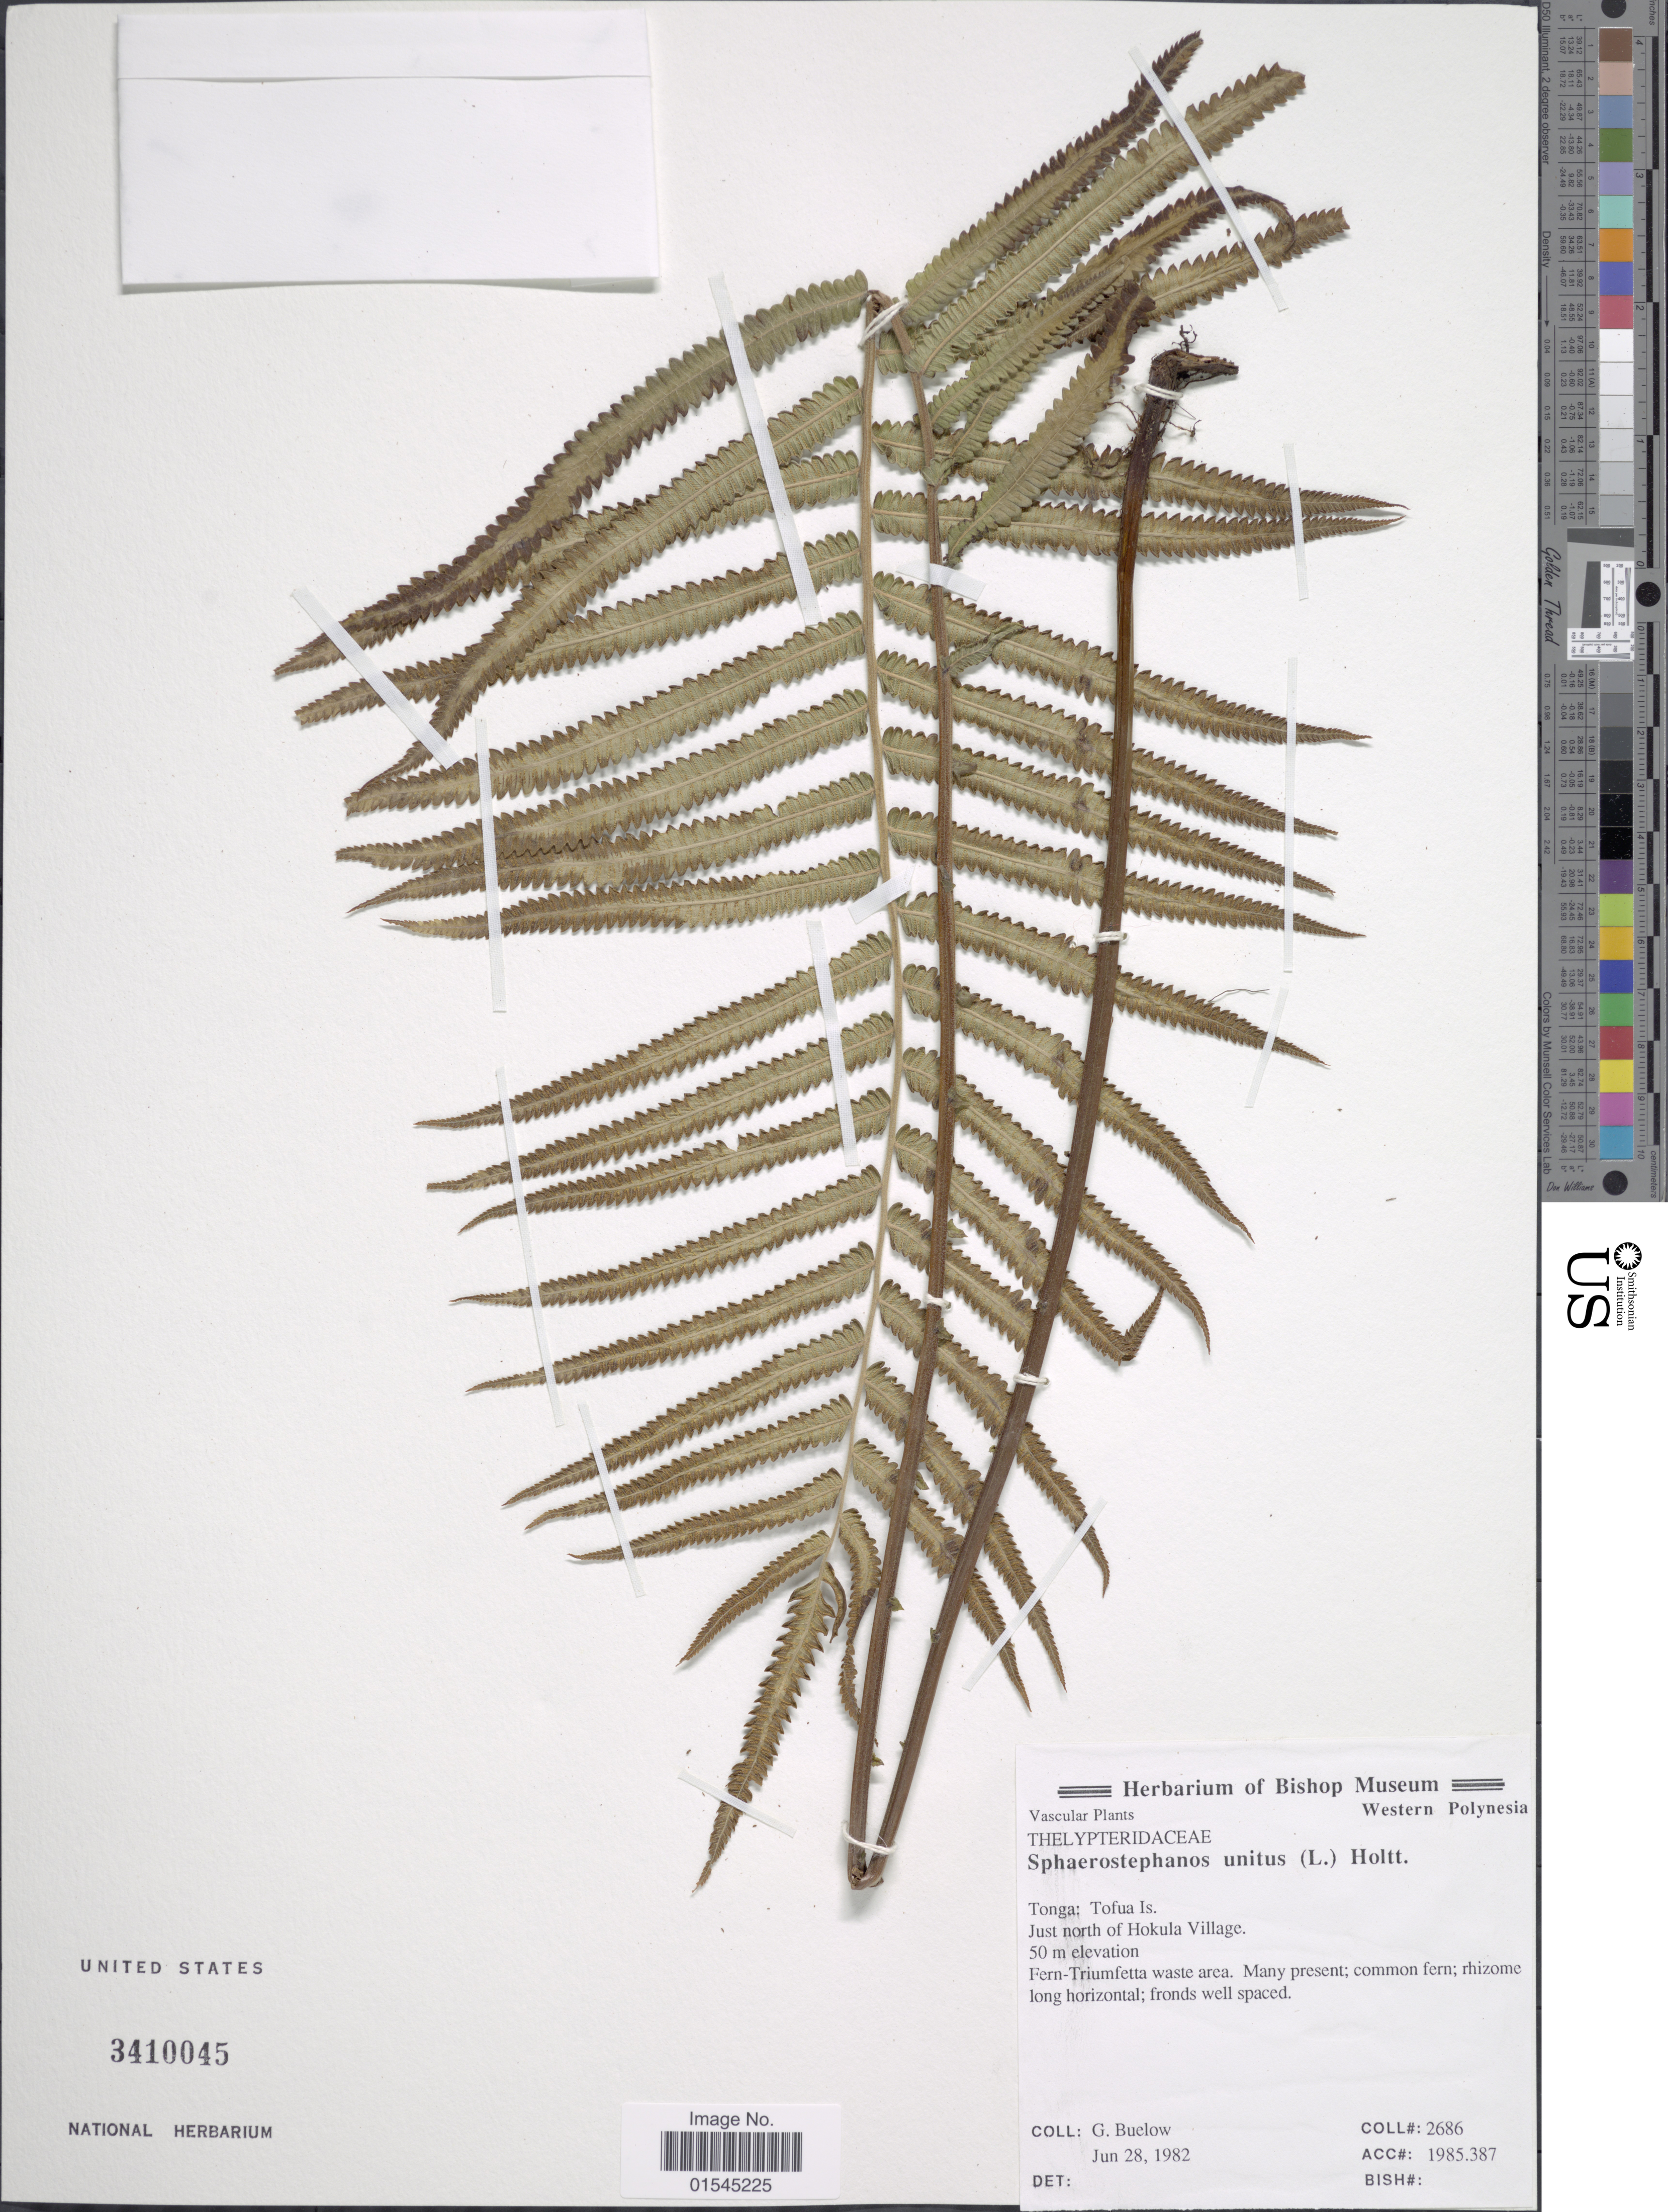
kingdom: Plantae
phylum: Tracheophyta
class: Polypodiopsida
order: Polypodiales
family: Thelypteridaceae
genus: Sphaerostephanos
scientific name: Sphaerostephanos unitus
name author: (L.) Holttum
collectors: G. Buelow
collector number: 2686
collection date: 1982-06-28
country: Tonga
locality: Tonga: Tofua Is. Just north of Hokula Village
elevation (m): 50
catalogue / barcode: US 3410045